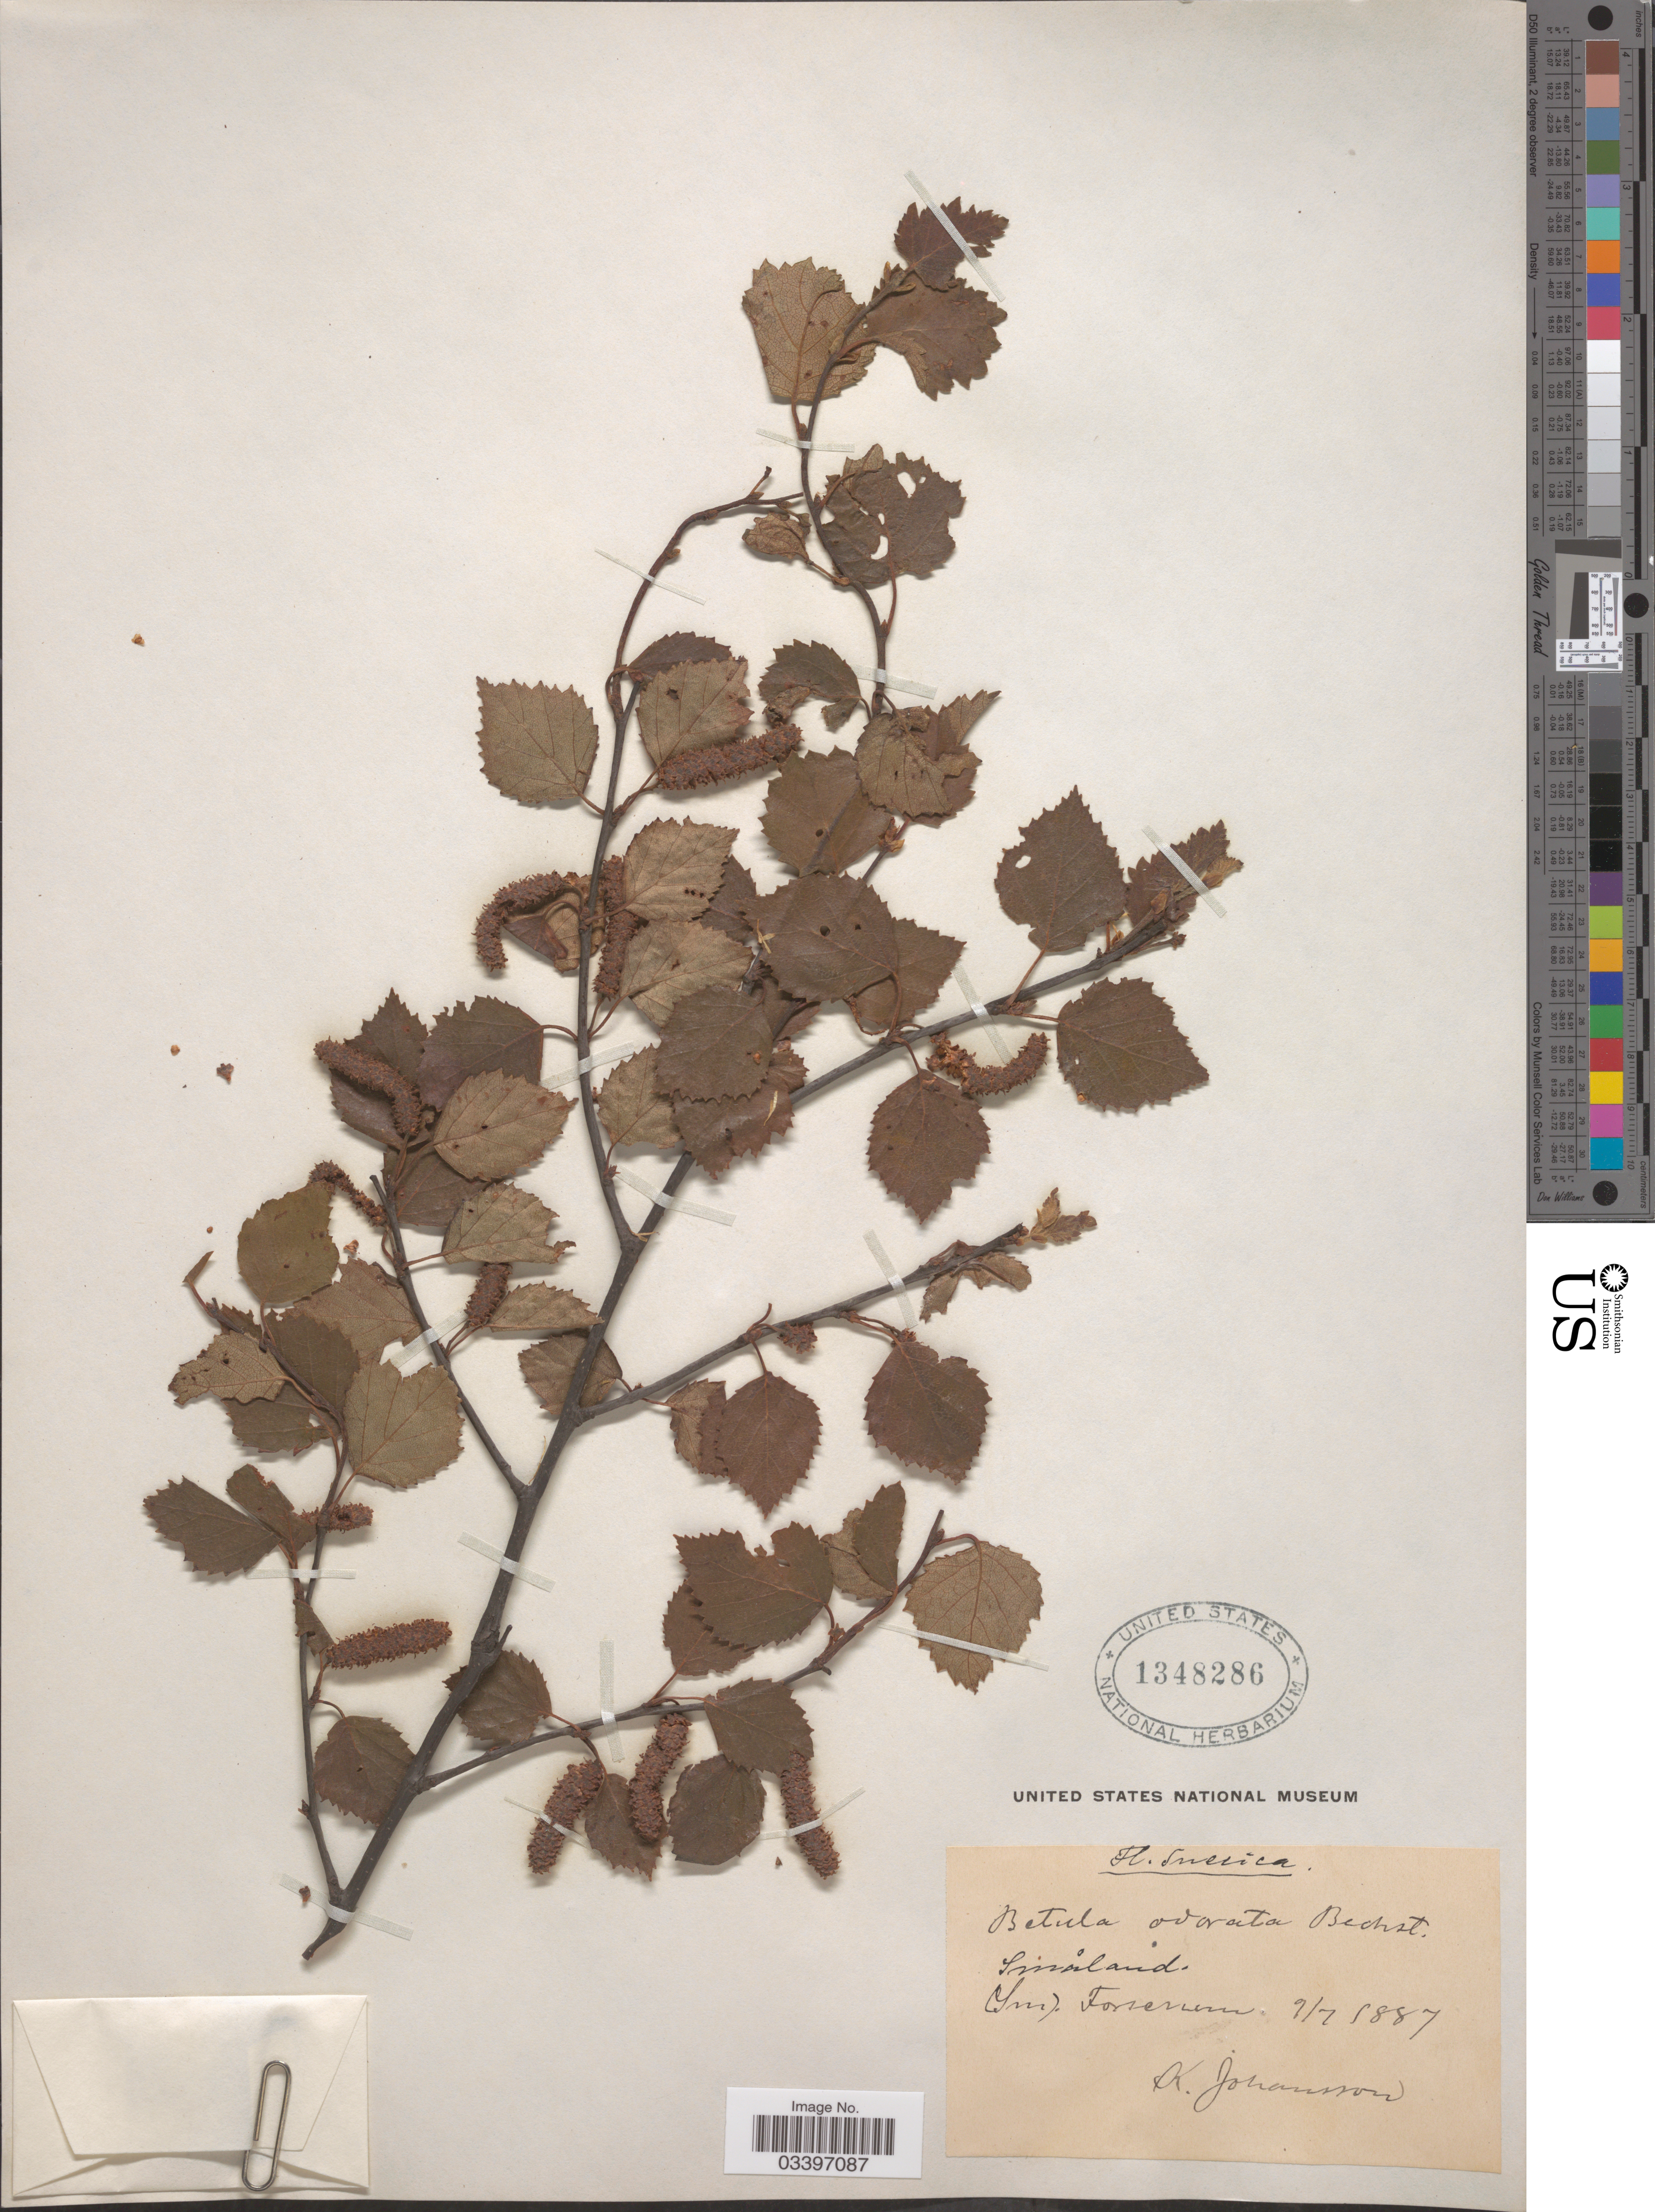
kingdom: Plantae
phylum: Tracheophyta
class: Magnoliopsida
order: Fagales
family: Betulaceae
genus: Betula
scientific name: Betula odorata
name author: Bechst.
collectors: K. Johansson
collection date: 1887-07-09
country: Sweden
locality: Suecica. Småland. (Sm). Forserum [interpreted].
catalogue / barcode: US 1348286